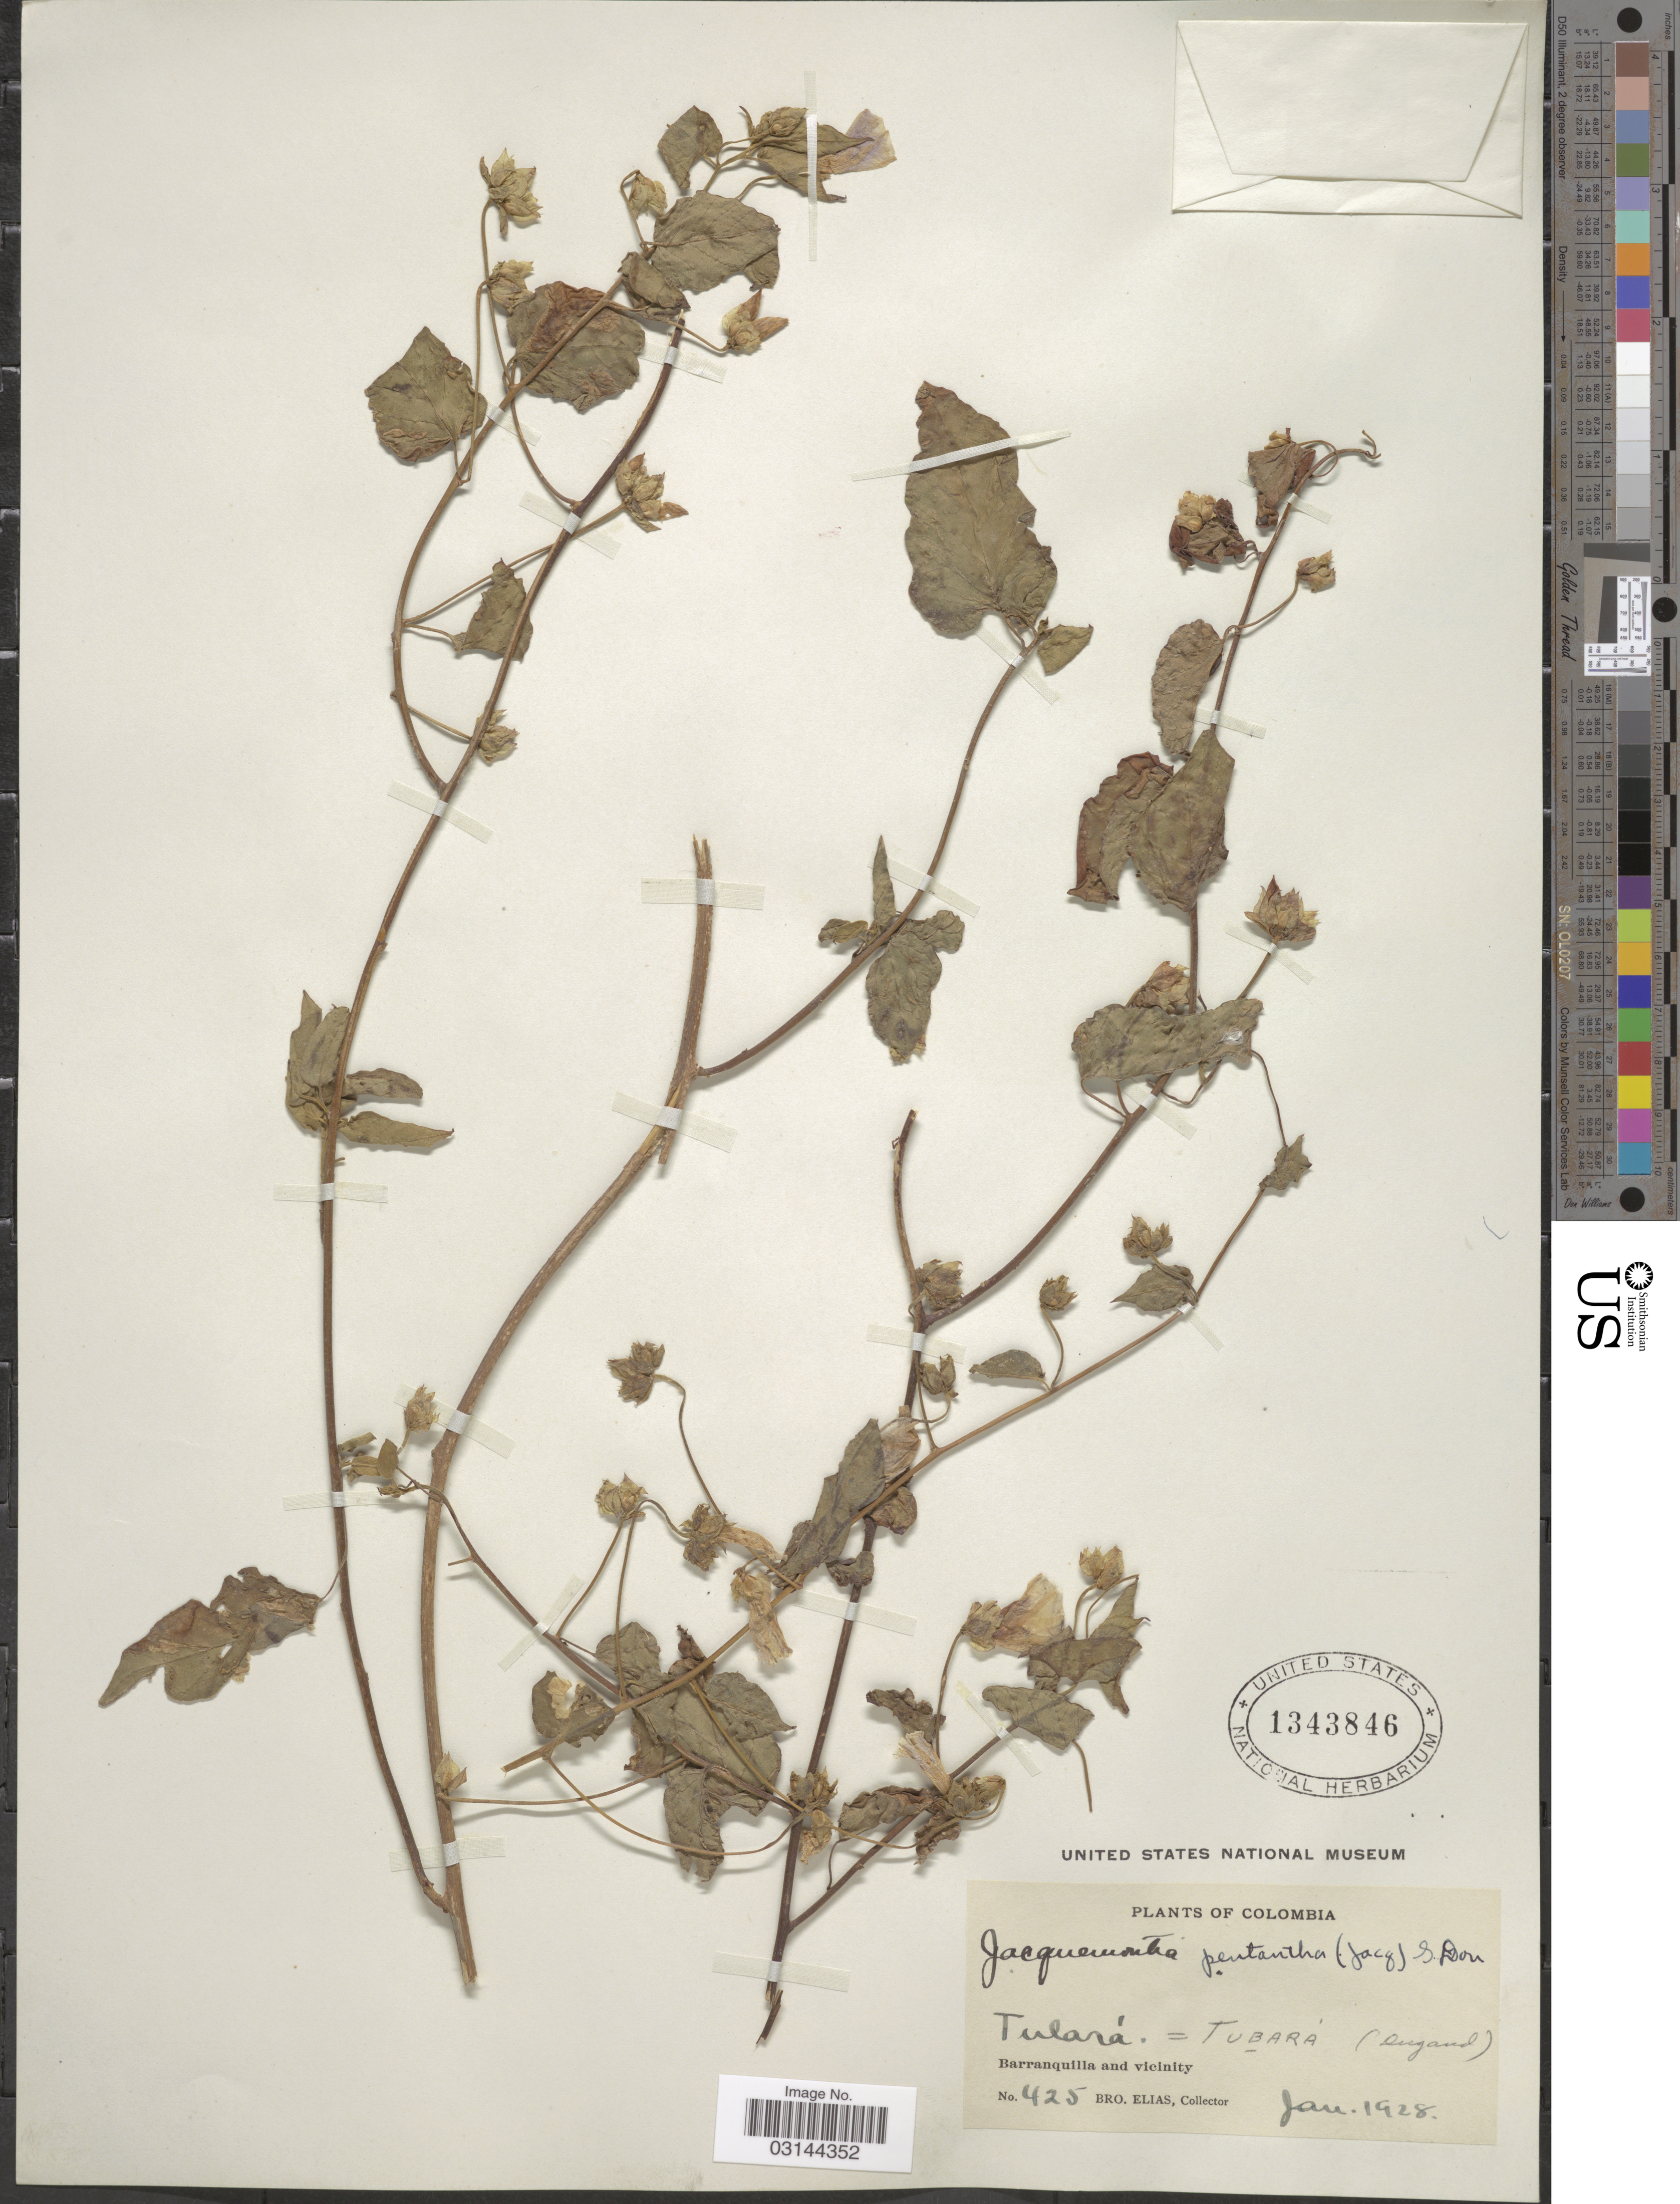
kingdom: Plantae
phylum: Tracheophyta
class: Magnoliopsida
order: Solanales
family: Convolvulaceae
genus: Jacquemontia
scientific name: Jacquemontia pentanthos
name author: (Jacq.) G. Don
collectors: Bro. Elias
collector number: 425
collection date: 1928-01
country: Colombia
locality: Tubará. Barranquilla and vicinity.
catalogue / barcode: US 1343846